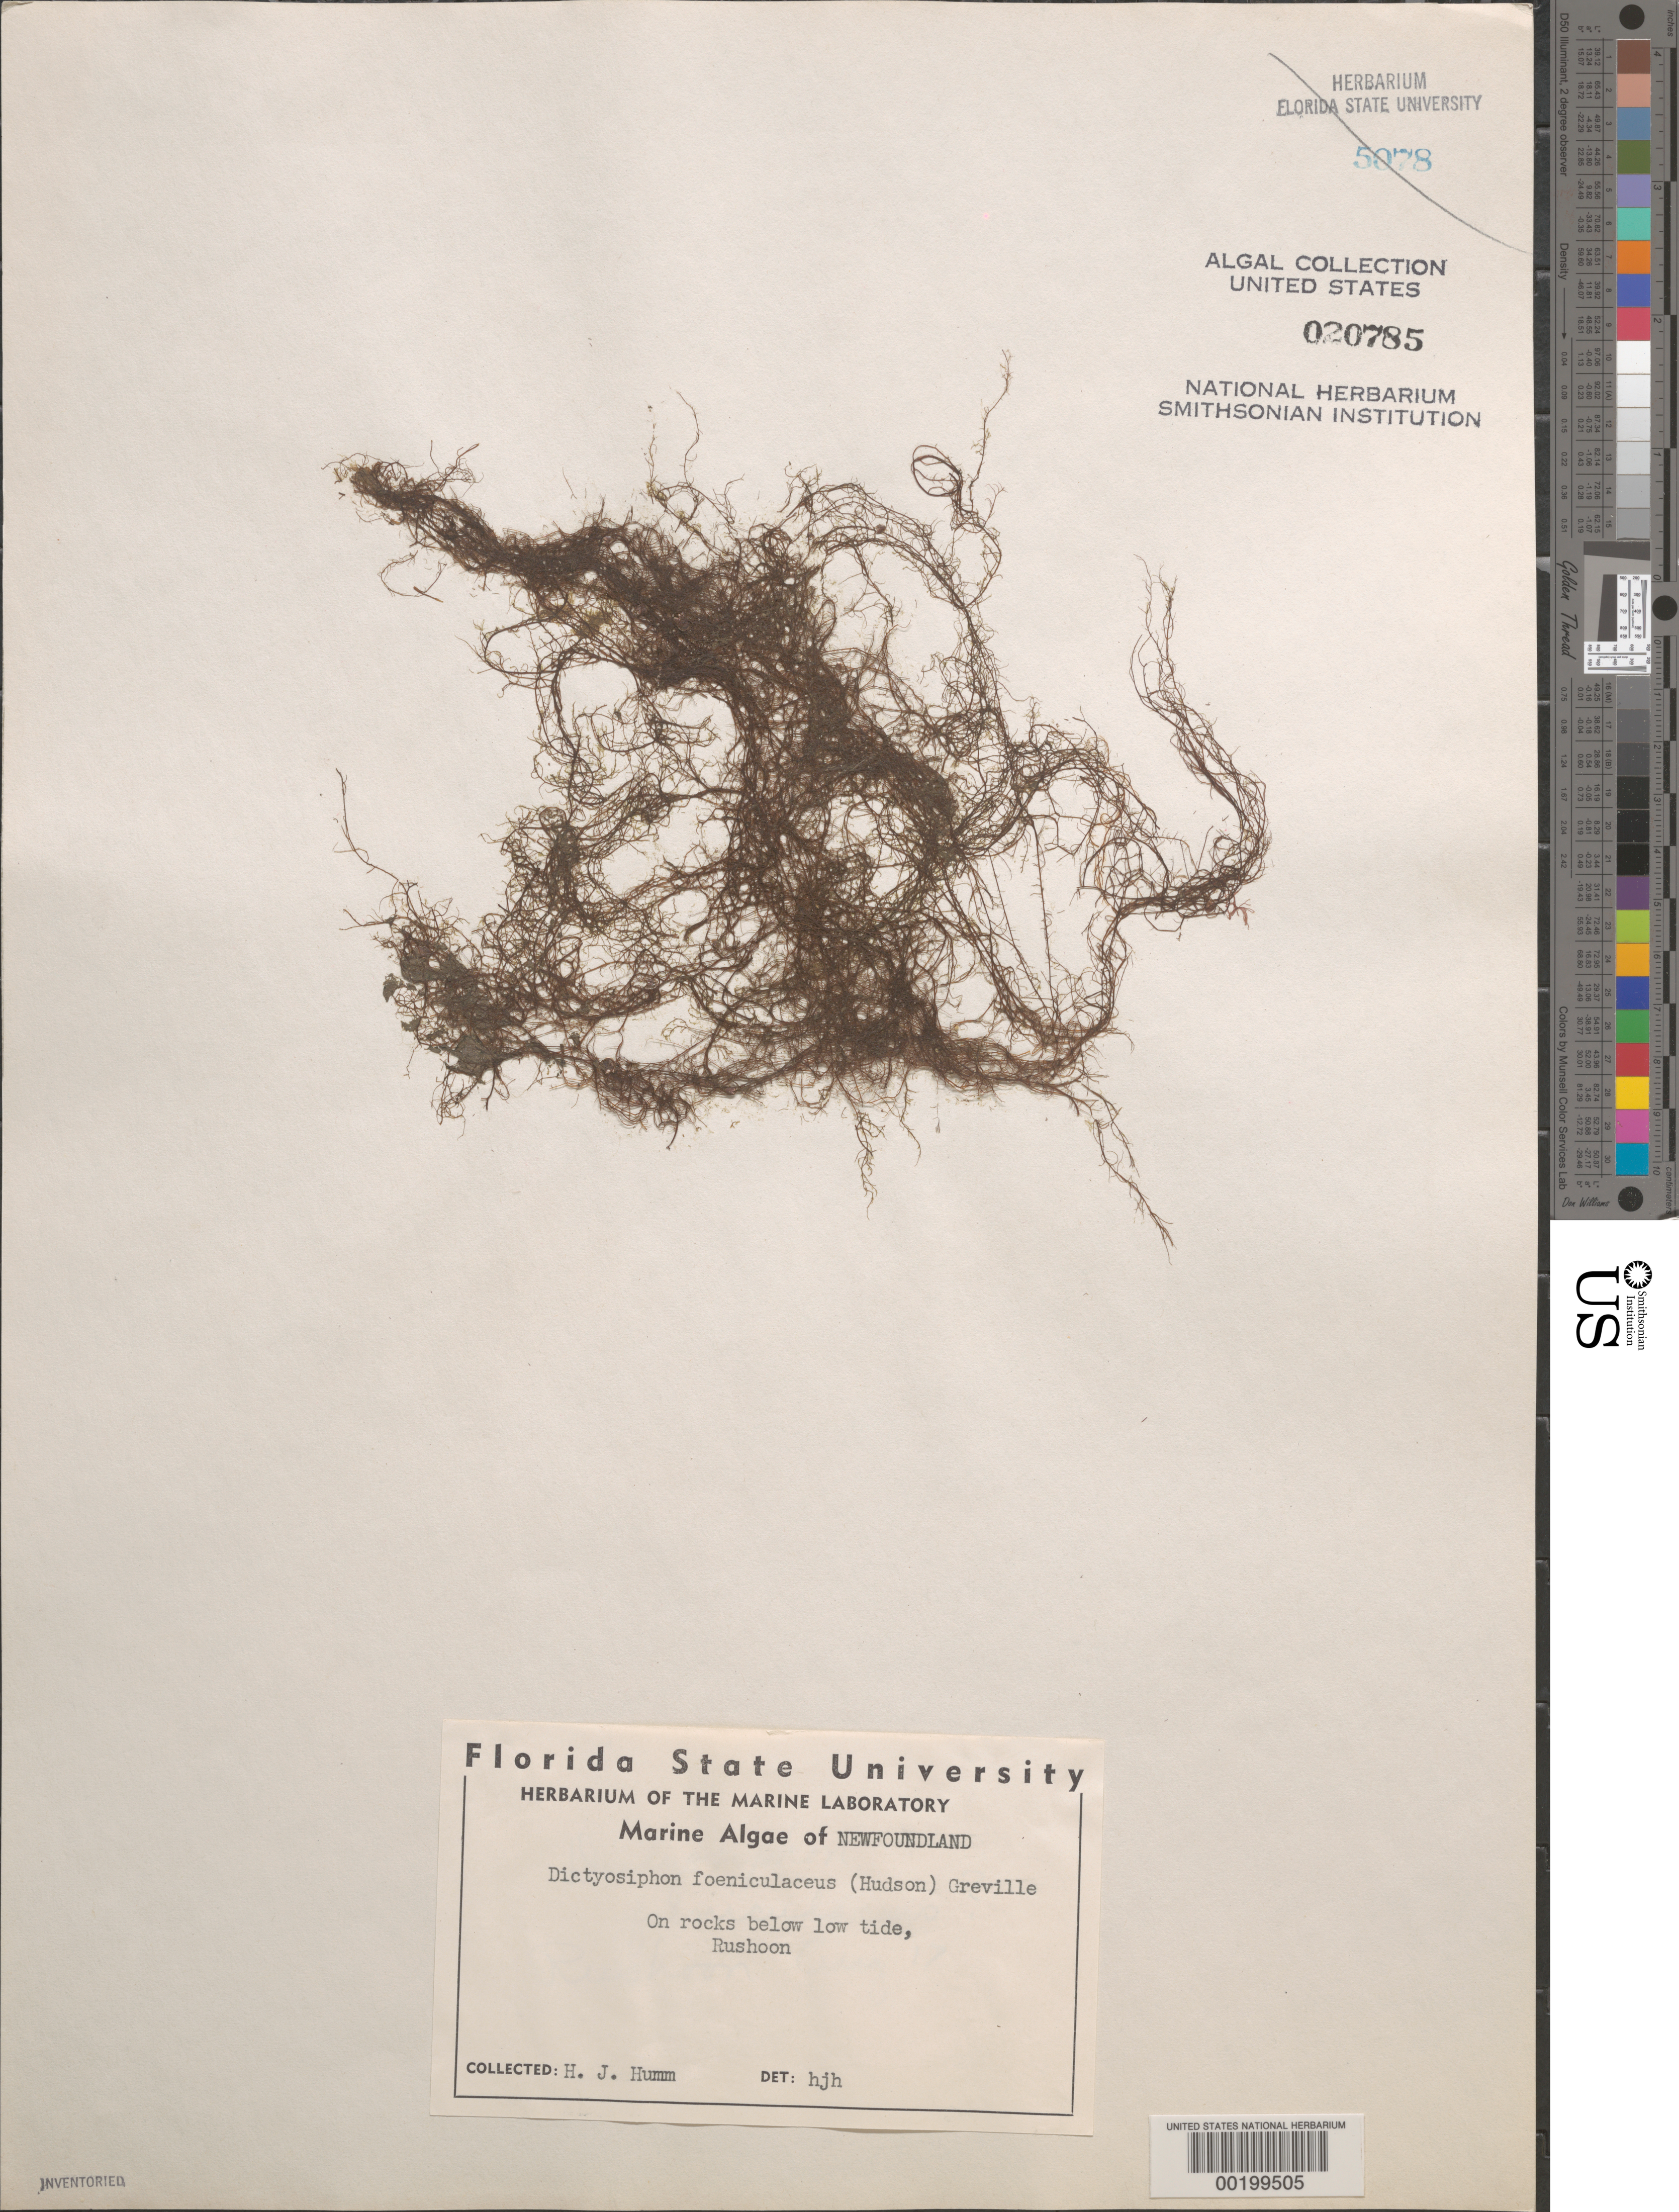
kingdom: Chromista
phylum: Ochrophyta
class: Phaeophyceae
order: Dictyosiphonales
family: Dictyosiphonaceae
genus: Dictyosiphon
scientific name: Dictyosiphon foeniculaceus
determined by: Humm, Harold J.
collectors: H. J. Humm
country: Canada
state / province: Newfoundland and Labrador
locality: Rushoon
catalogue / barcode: US 20785